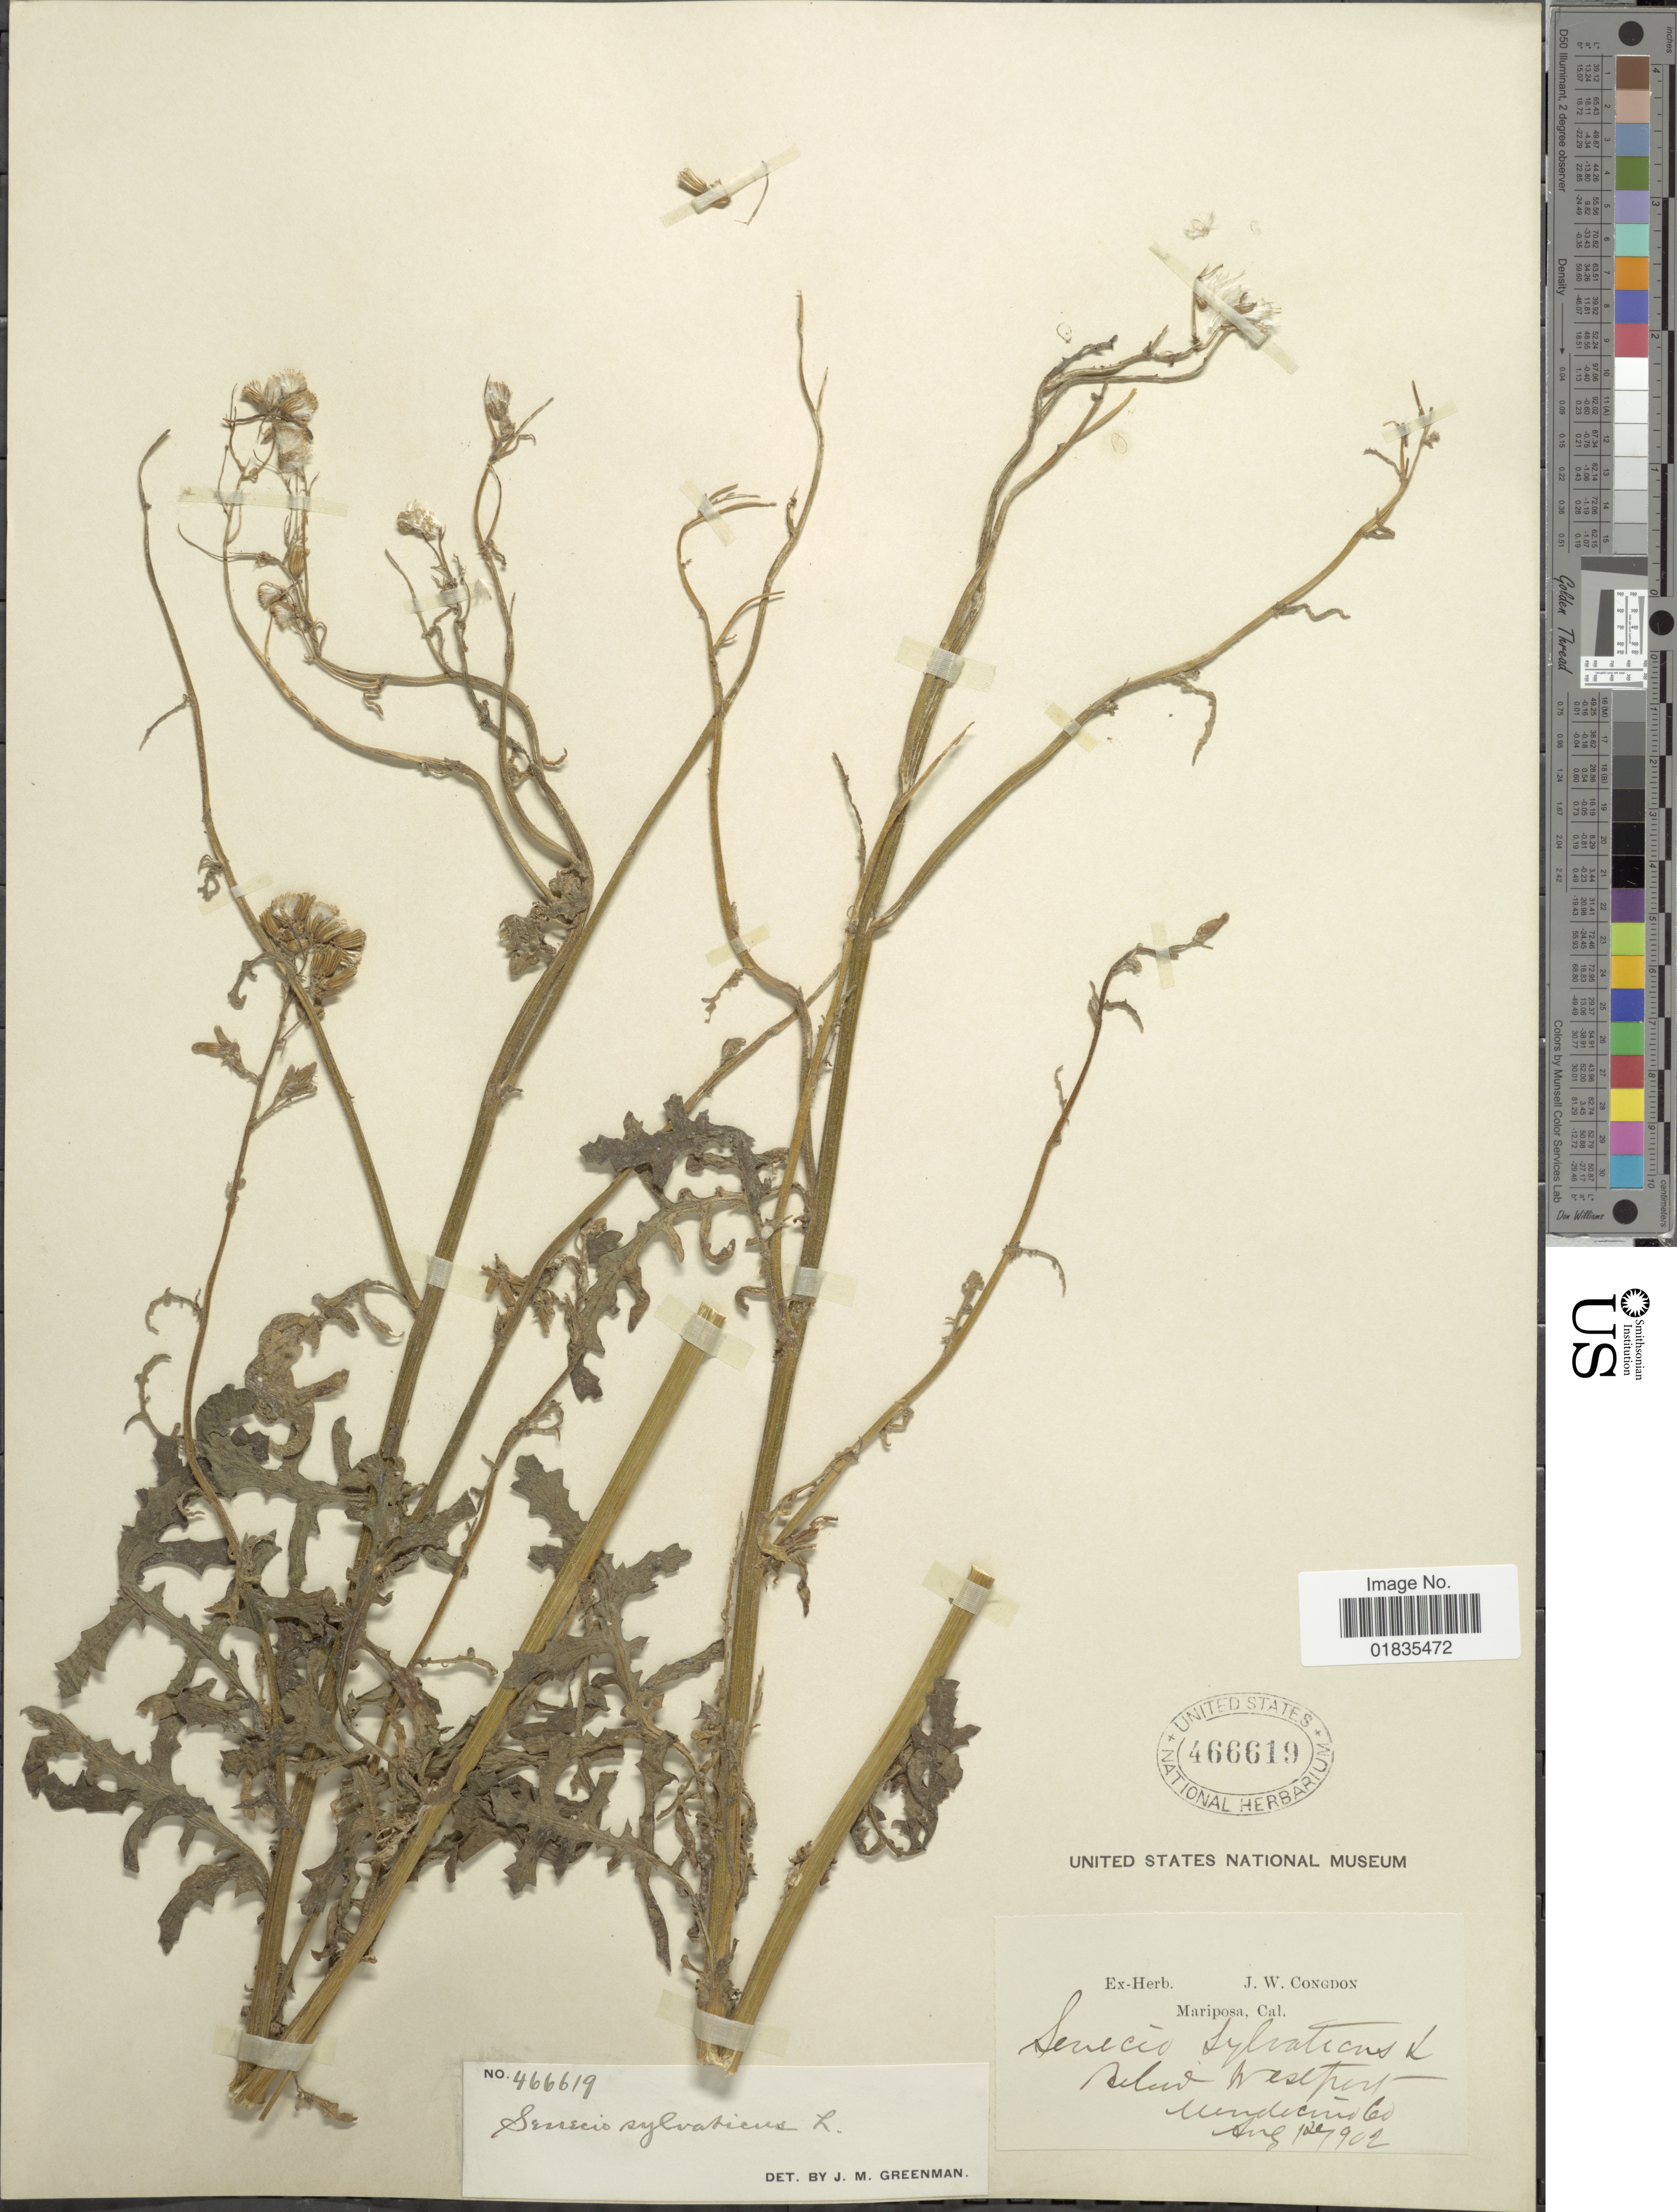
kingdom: Plantae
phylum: Tracheophyta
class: Magnoliopsida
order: Asterales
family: Asteraceae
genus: Senecio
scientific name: Senecio sylvaticus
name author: L.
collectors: J. W. Congdon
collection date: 1902-08-24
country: United States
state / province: California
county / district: Mendocino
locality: Below Westport, Mendocino Co.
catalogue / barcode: US 466619